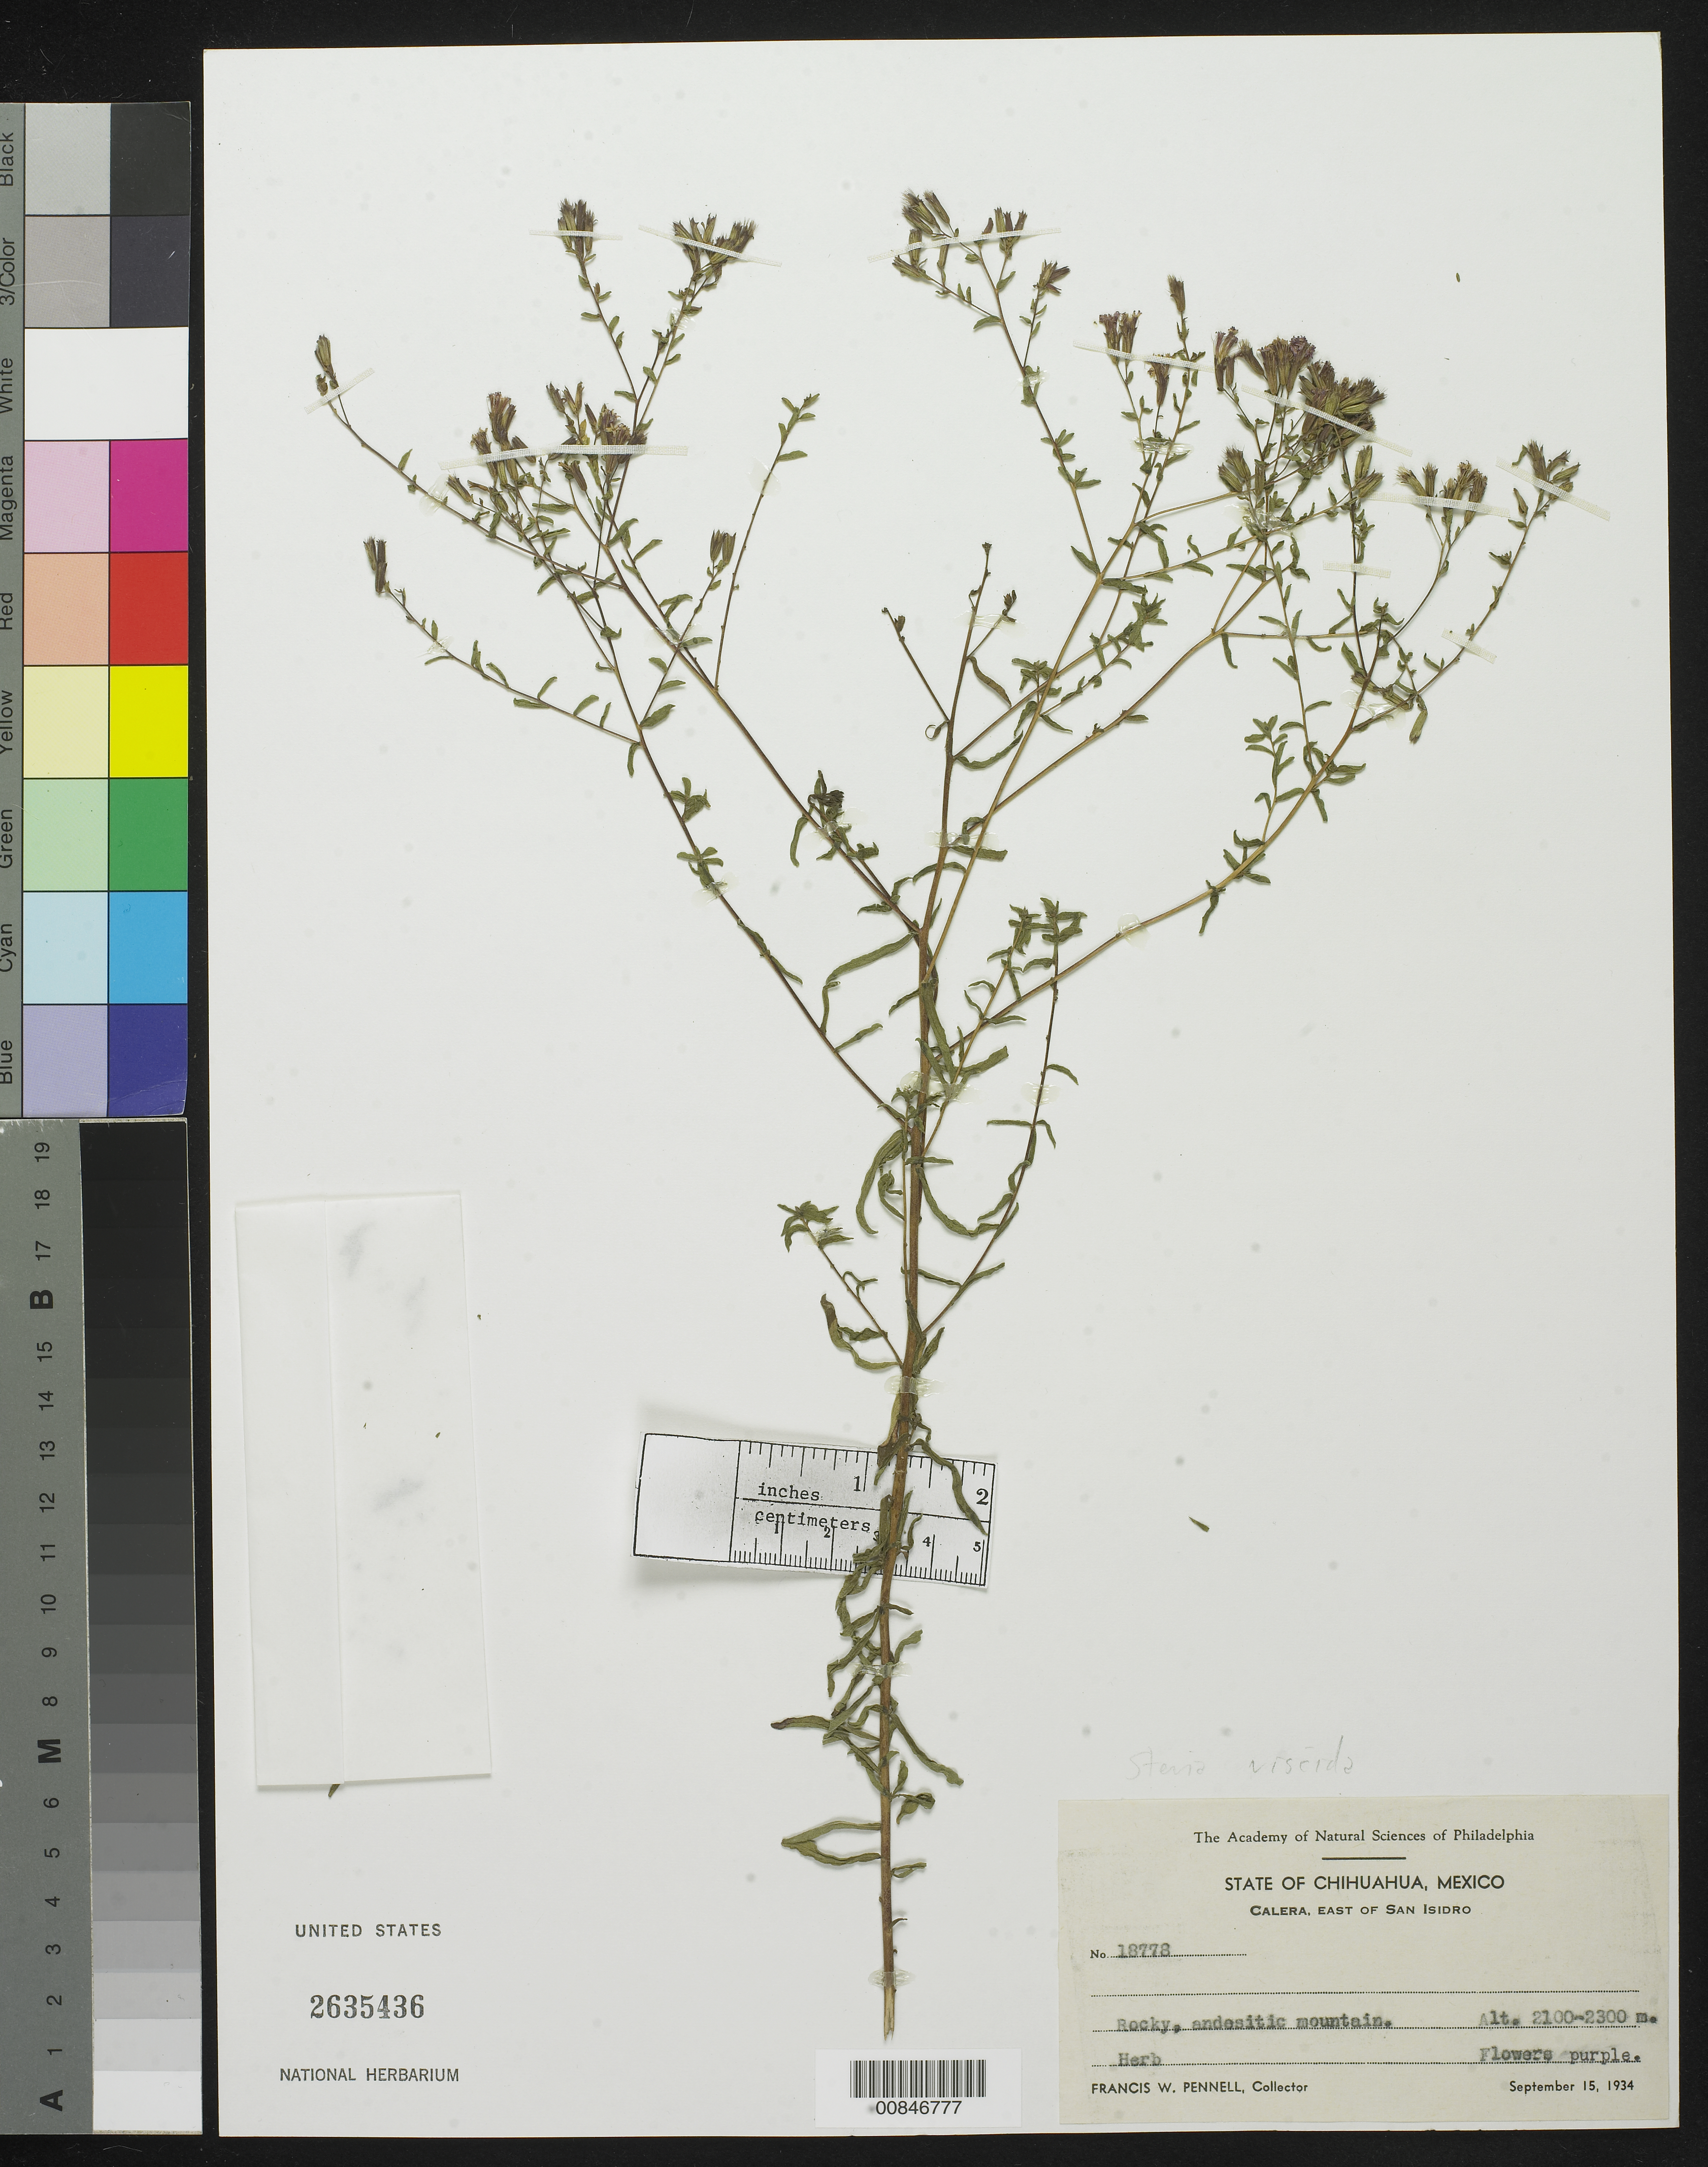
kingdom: Plantae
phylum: Tracheophyta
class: Magnoliopsida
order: Asterales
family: Asteraceae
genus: Stevia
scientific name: Stevia viscida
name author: Kunth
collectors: F. W. Pennell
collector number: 18778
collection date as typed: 15 Sep 1934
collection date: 1934-09-15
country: Mexico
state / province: Chihuahua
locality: Calera, east of San Isidro. Chihuahua.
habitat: Stony pineland (stone brown).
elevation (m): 2300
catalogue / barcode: US 2635436